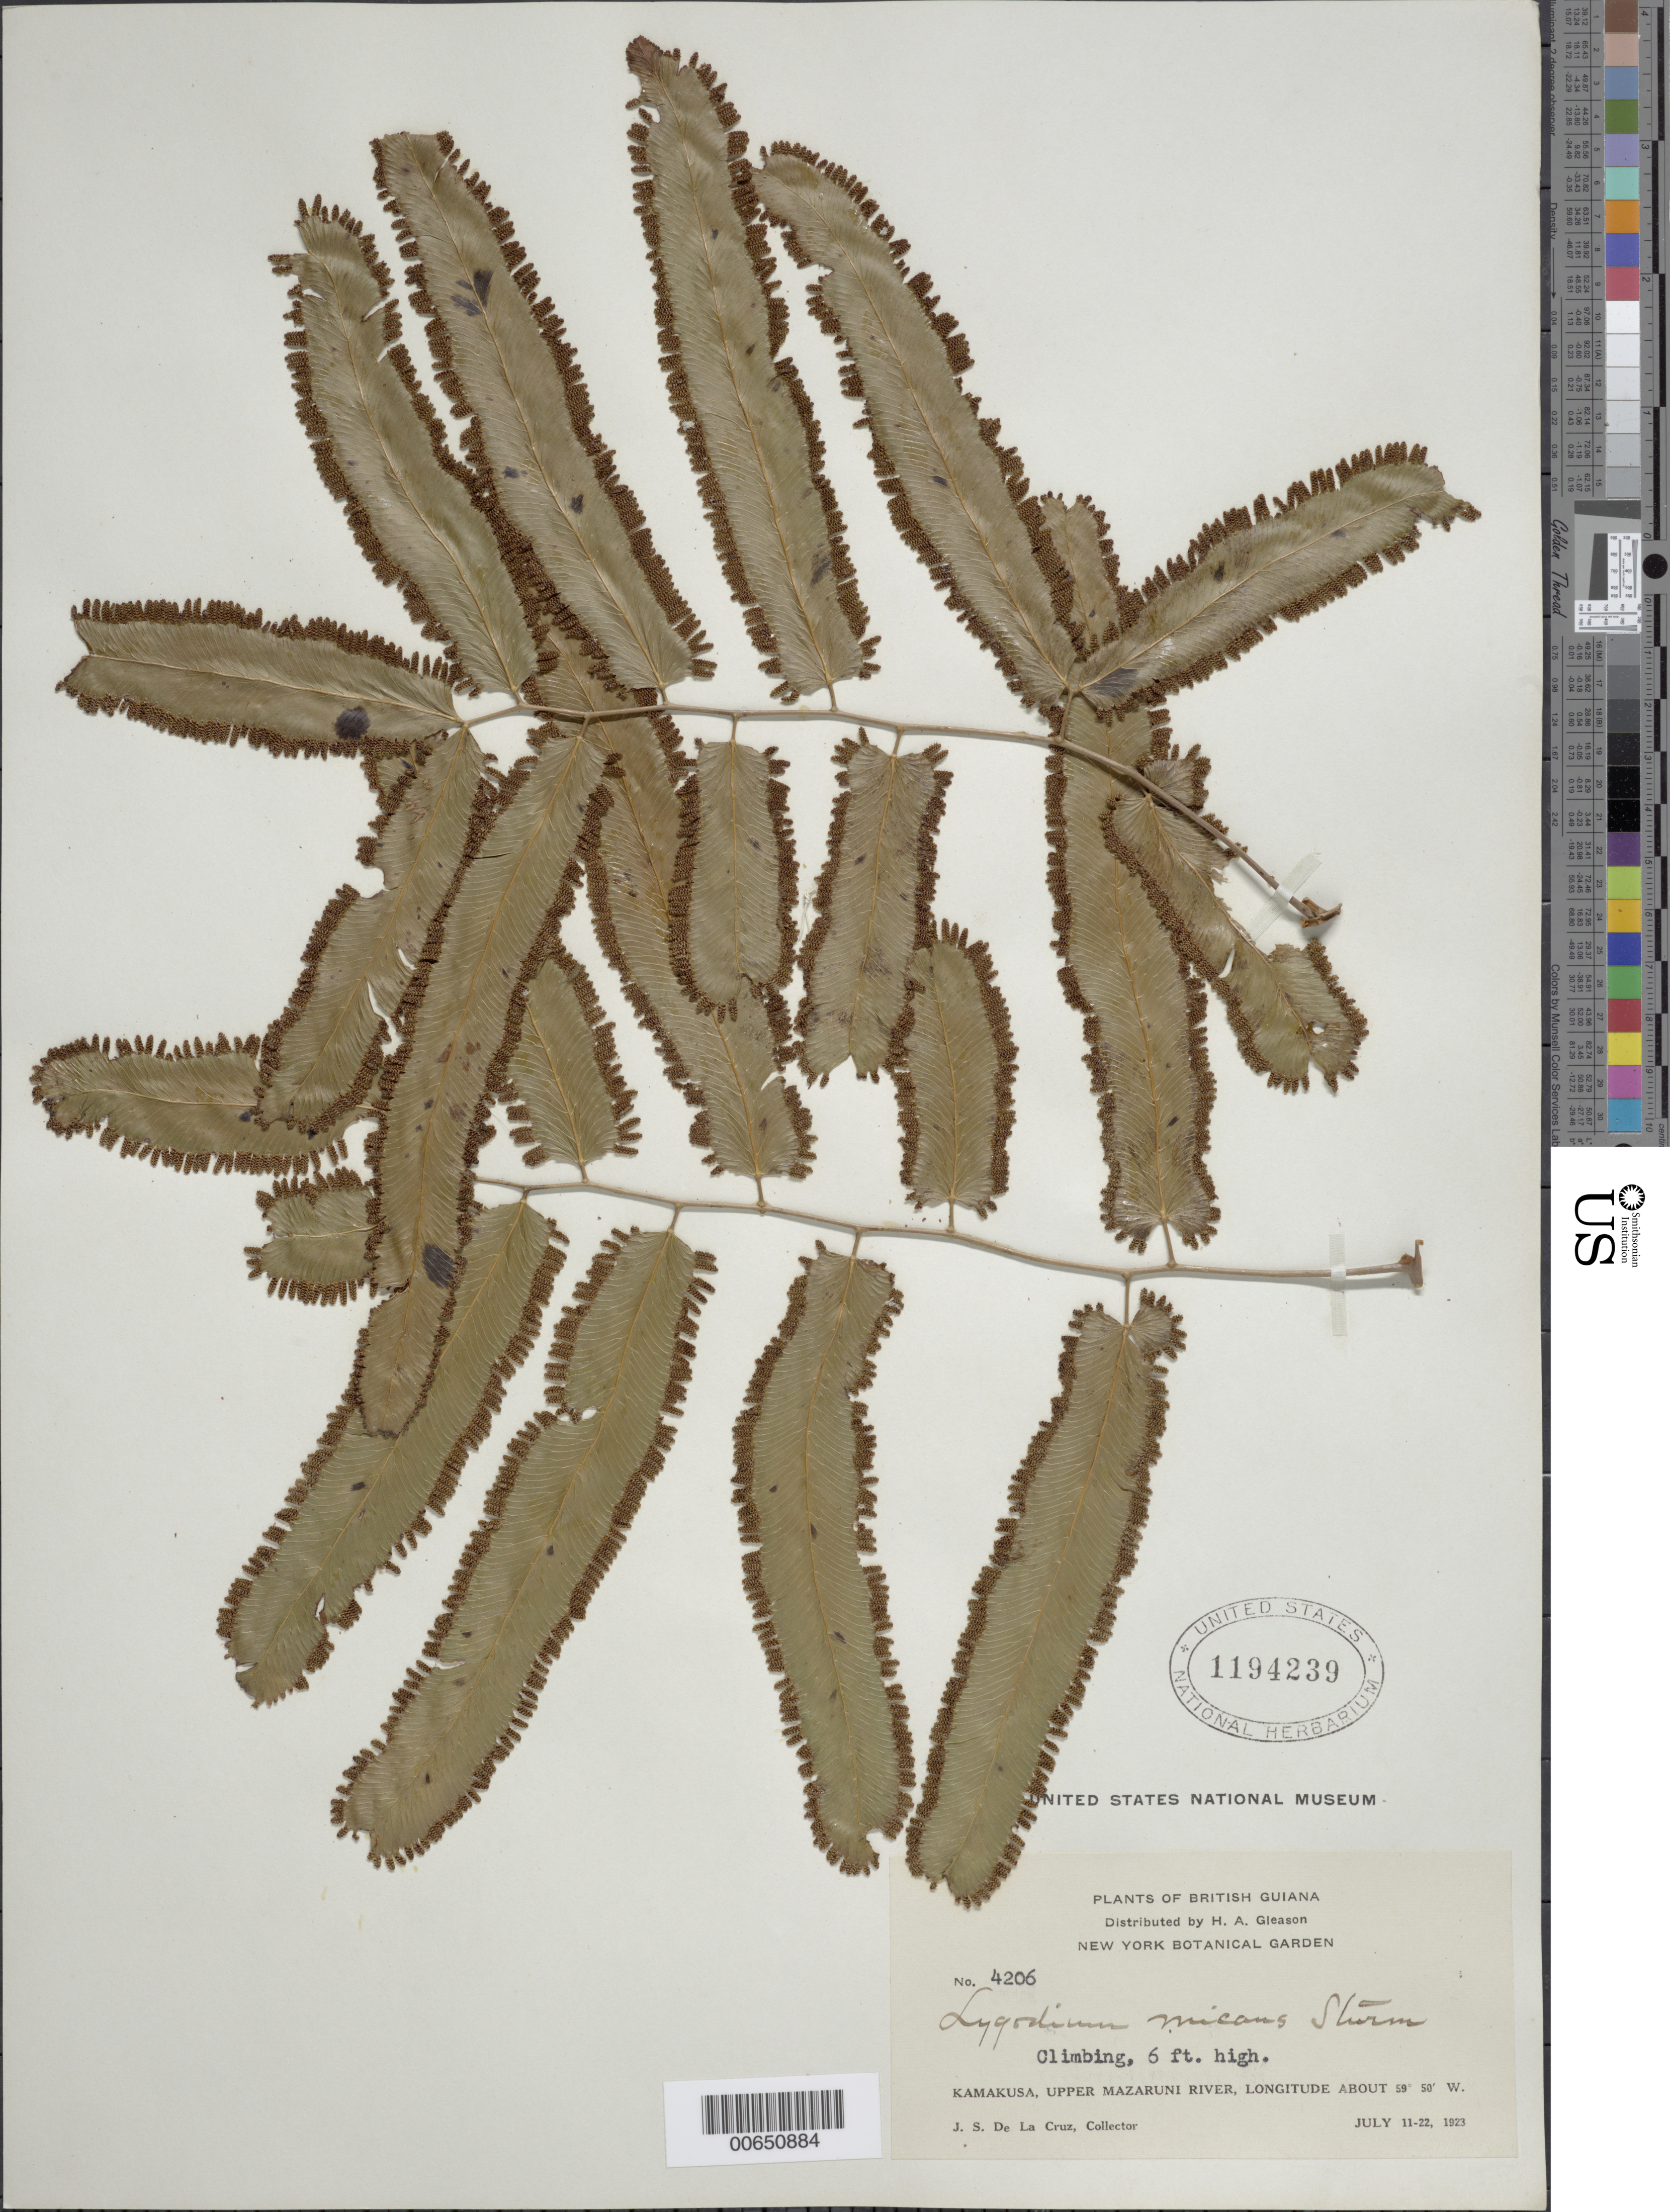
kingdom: Plantae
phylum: Tracheophyta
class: Polypodiopsida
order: Schizaeales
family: Lygodiaceae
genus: Lygodium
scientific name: Lygodium volubile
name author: Sw.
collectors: J. S. de la Cruz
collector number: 4206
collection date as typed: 11-Jul-23 to 22-Jul-23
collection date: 1923-07-11/1923-07-22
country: Guyana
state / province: Cuyuni-Mazaruni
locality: Kamakusa, Upper Mazaruni R.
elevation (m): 100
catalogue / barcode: US 1194239